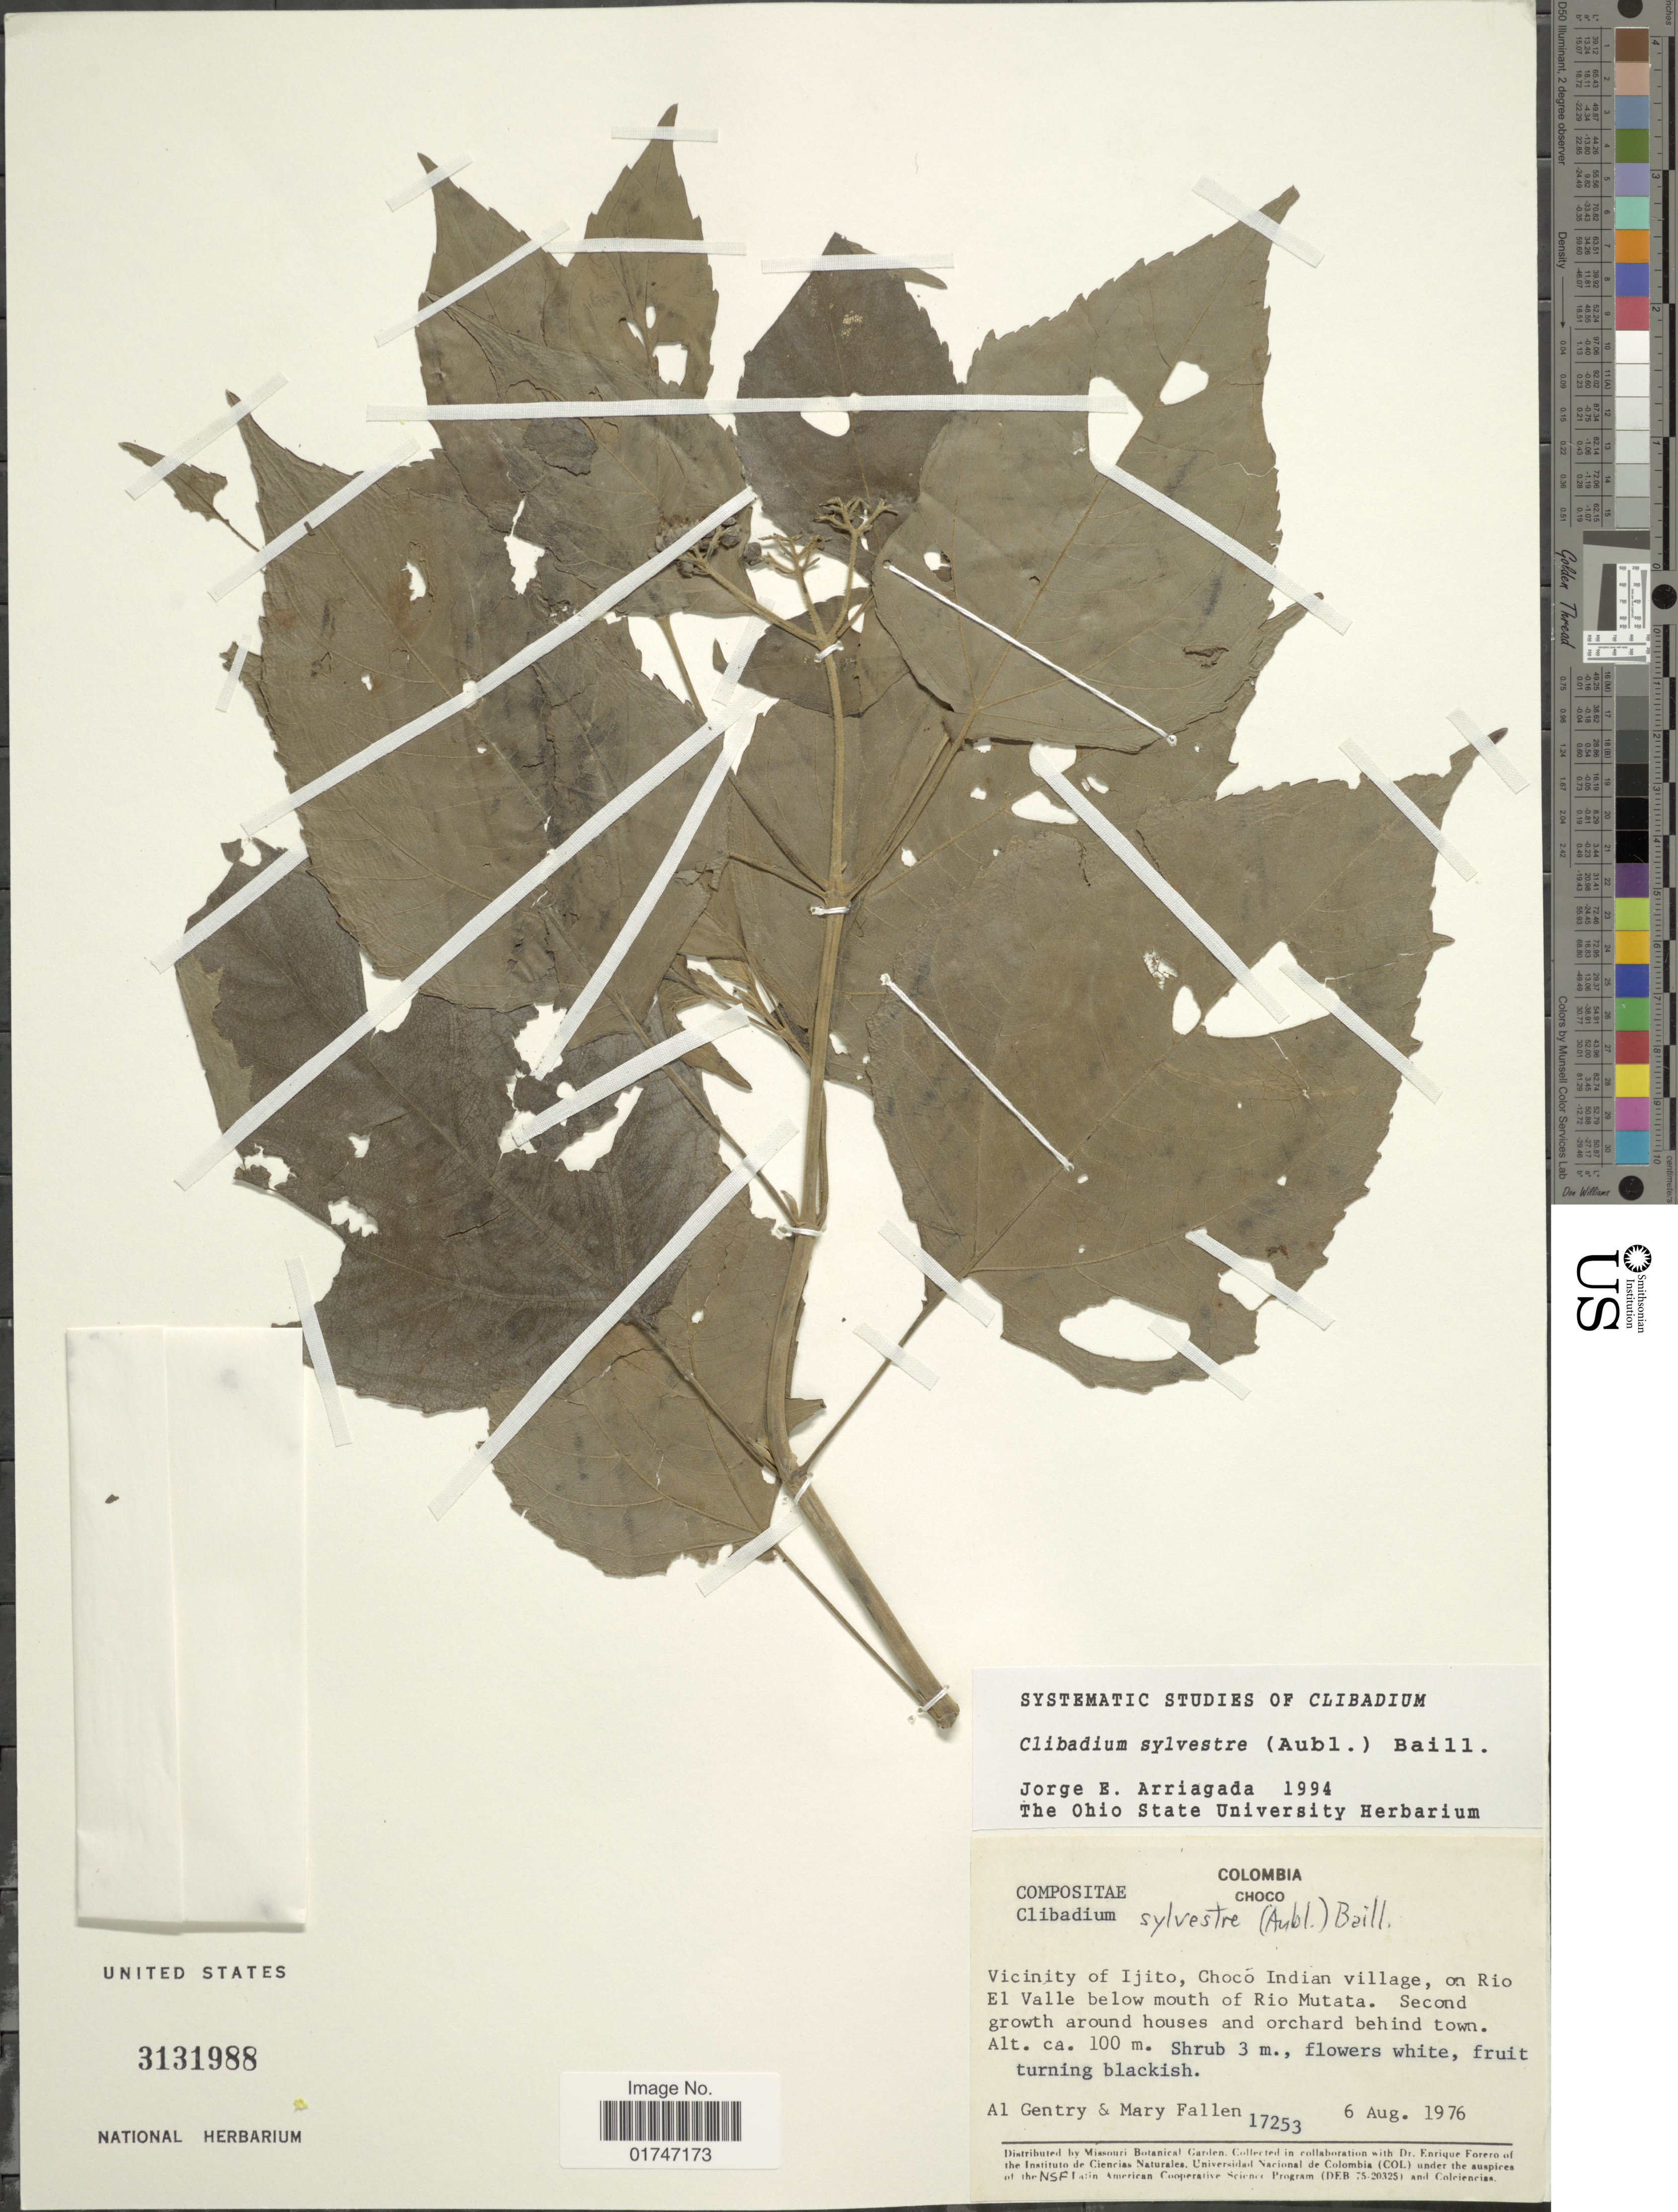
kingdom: Plantae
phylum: Tracheophyta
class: Magnoliopsida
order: Asterales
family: Asteraceae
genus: Clibadium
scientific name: Clibadium sylvestre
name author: (Aubl.) Baill.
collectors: A. H. Gentry & M. Fallen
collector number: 17253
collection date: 1976-08-06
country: Colombia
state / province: Chocó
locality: Vicinity of Ijito, Chocó Indian village, on Rio El Valle below mouth of Rio Mutata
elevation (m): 100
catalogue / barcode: US 3131988